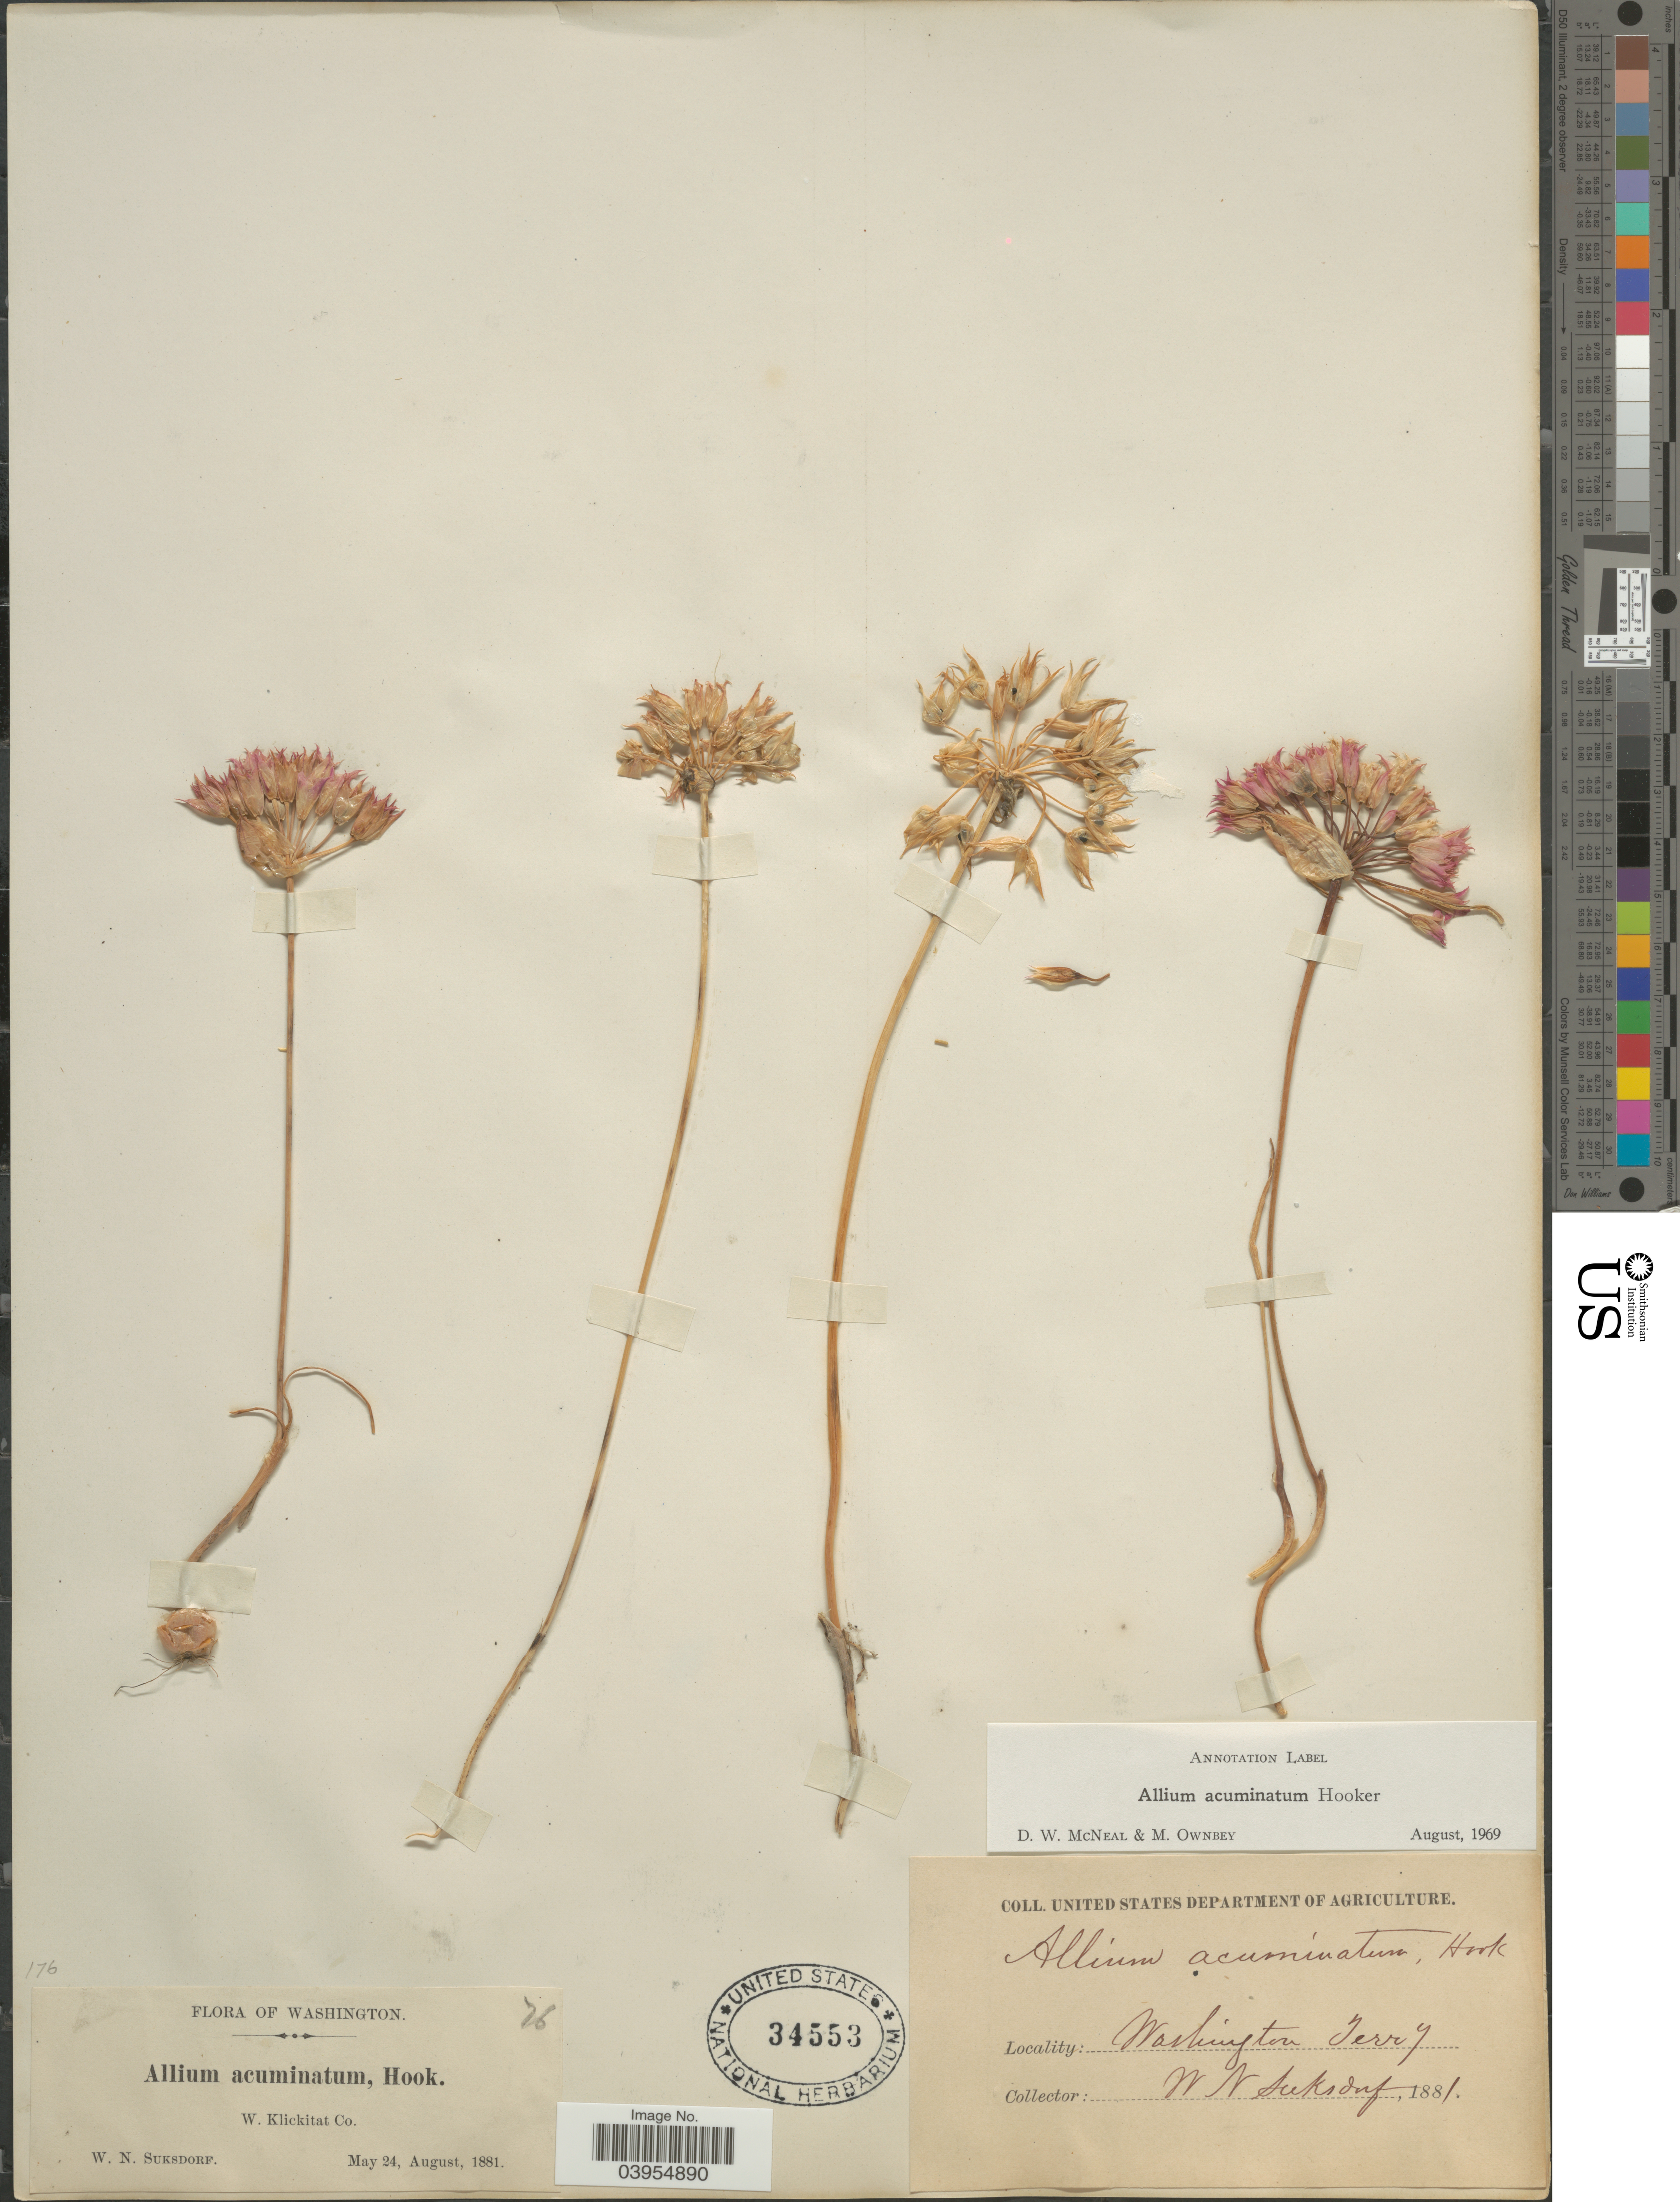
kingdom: Plantae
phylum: Tracheophyta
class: Liliopsida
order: Asparagales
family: Amaryllidaceae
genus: Allium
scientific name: Allium acuminatum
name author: Hook.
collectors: W. N. Suksdorf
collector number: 76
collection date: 1881-05-24/1881-08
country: United States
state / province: Washington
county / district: Klickitat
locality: W. Klickitat Co. Washington Terry.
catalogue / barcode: US 34553